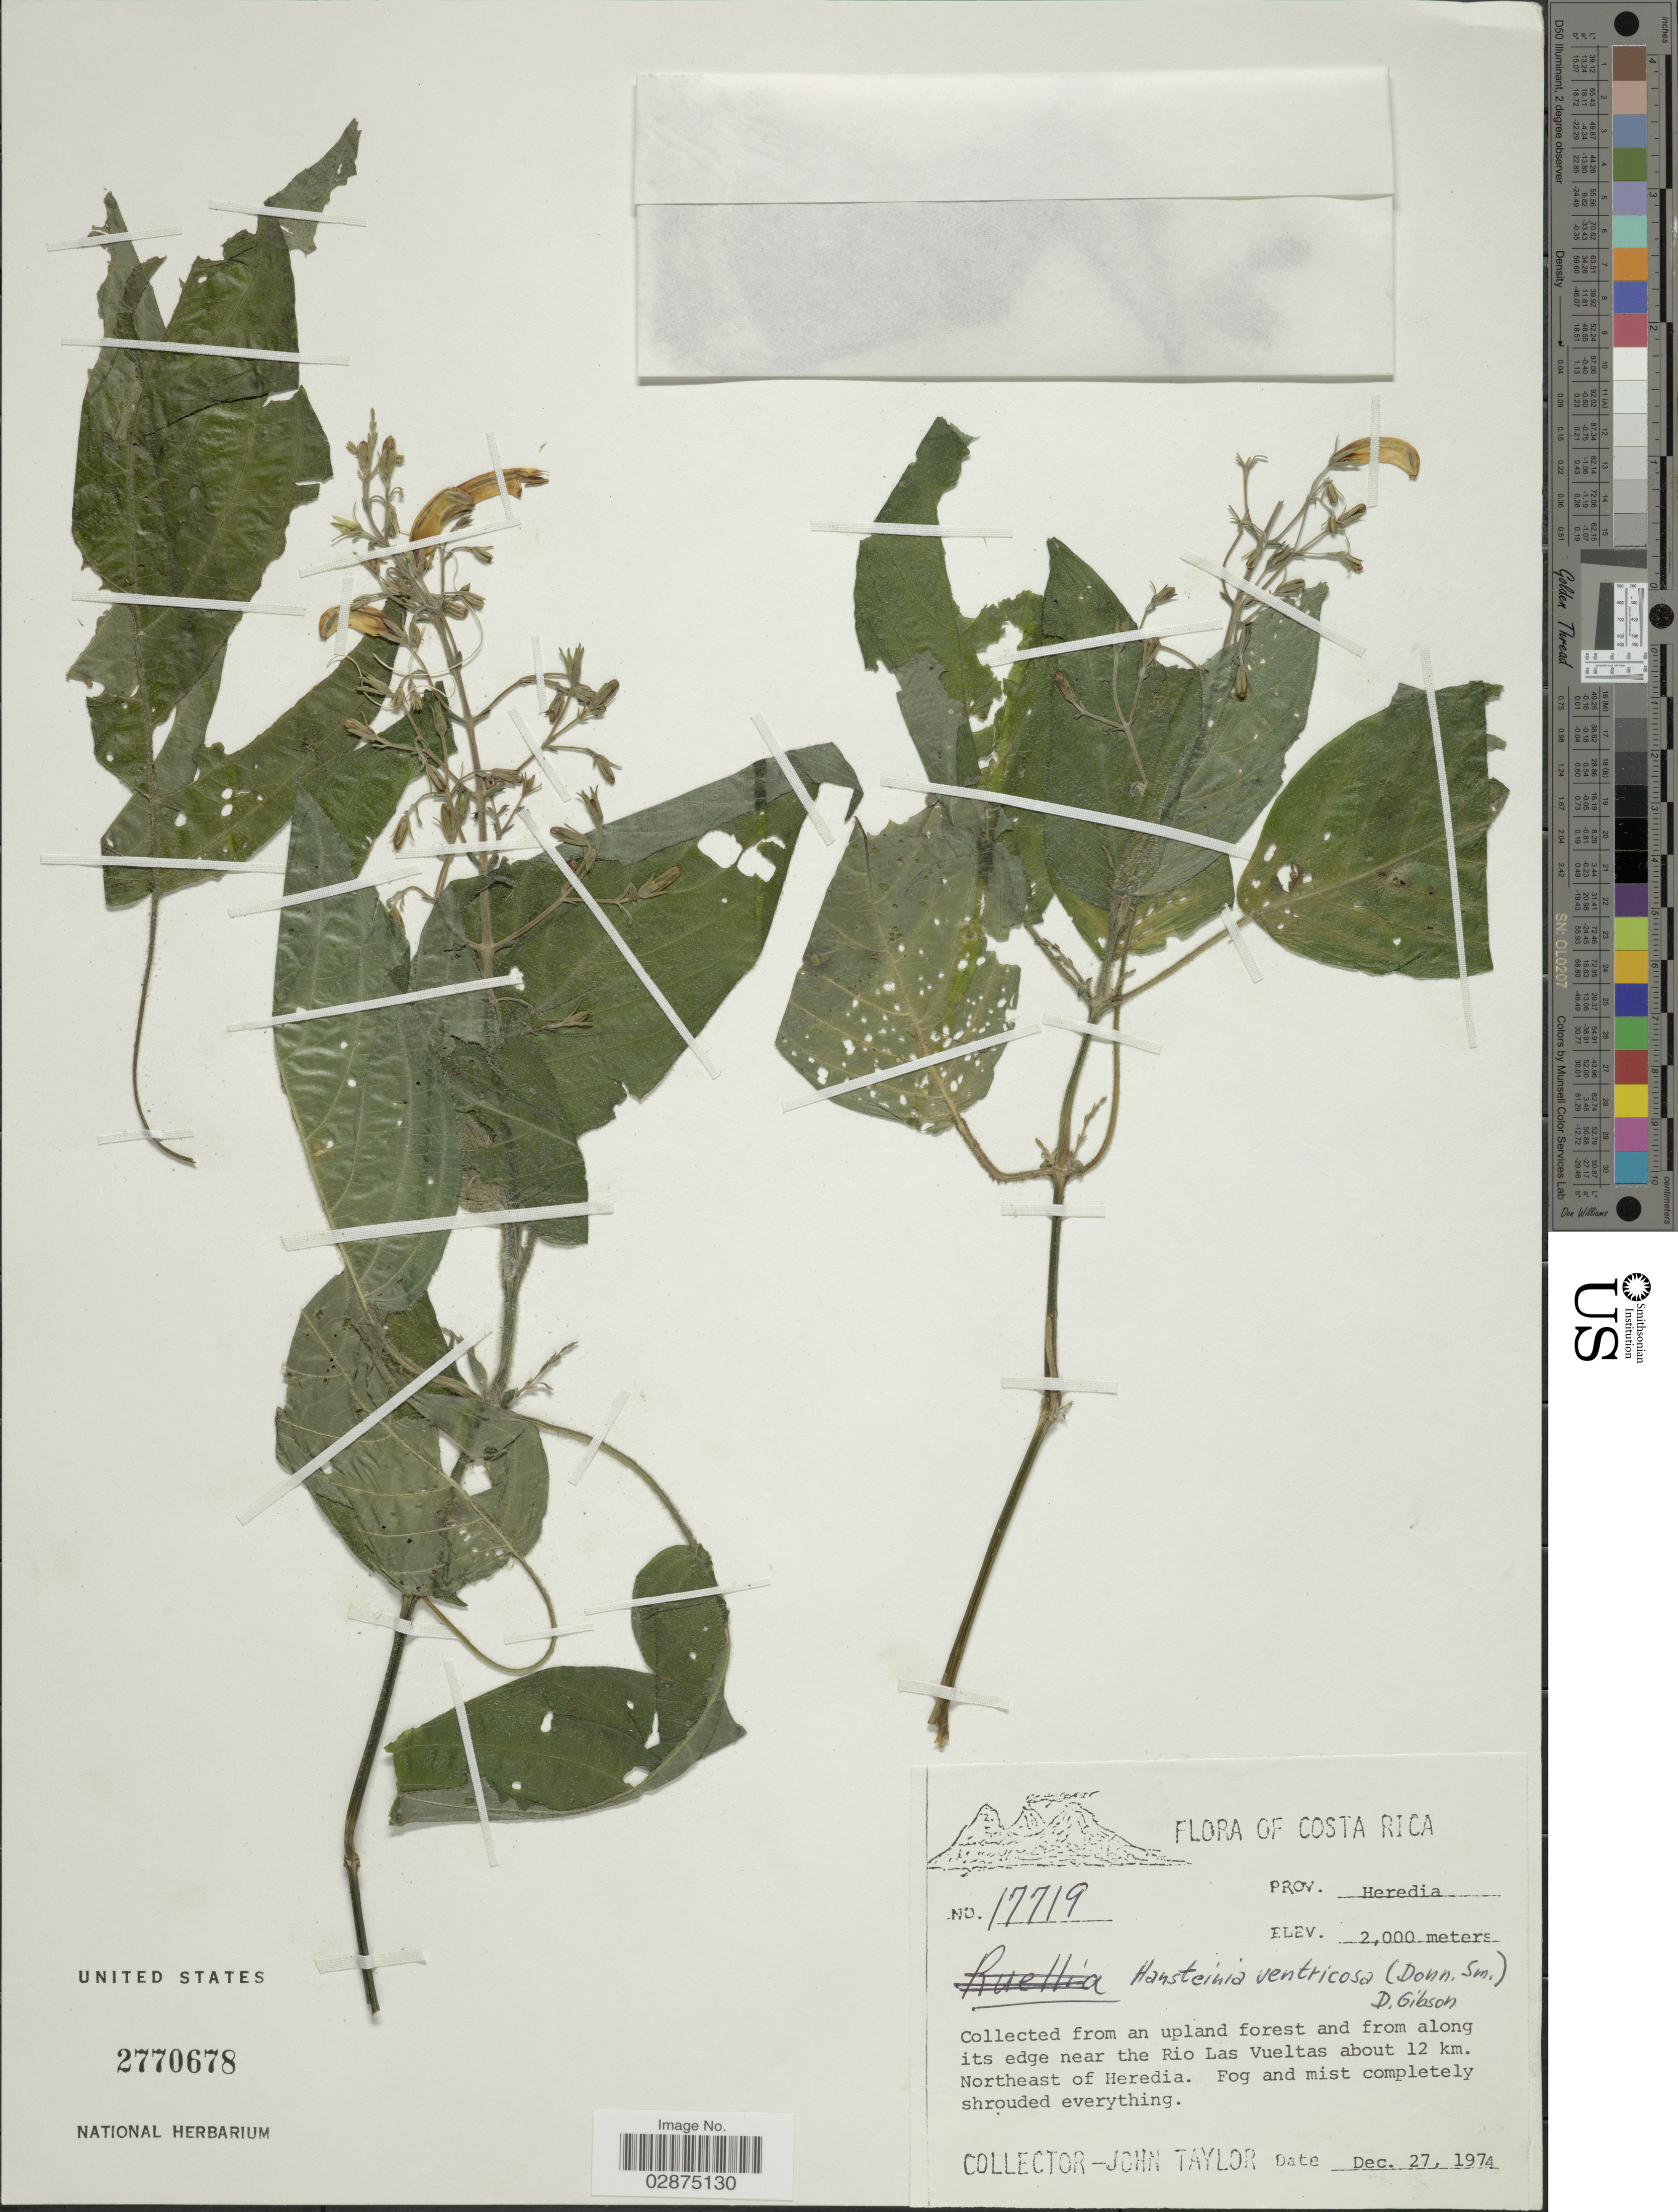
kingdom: Plantae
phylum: Tracheophyta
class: Magnoliopsida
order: Lamiales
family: Acanthaceae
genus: Hansteinia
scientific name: Hansteinia ventricosa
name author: (Donn. Sm.) D.N. Gibson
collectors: J. Taylor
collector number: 17719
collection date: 1974-12-27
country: Costa Rica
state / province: Heredia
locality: Prov. Heredia. Collected from an upland forest and from along its edge near the Rio Las Vueltas about 12 km. Northeast of Heredia.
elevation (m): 2000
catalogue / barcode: US 2770678